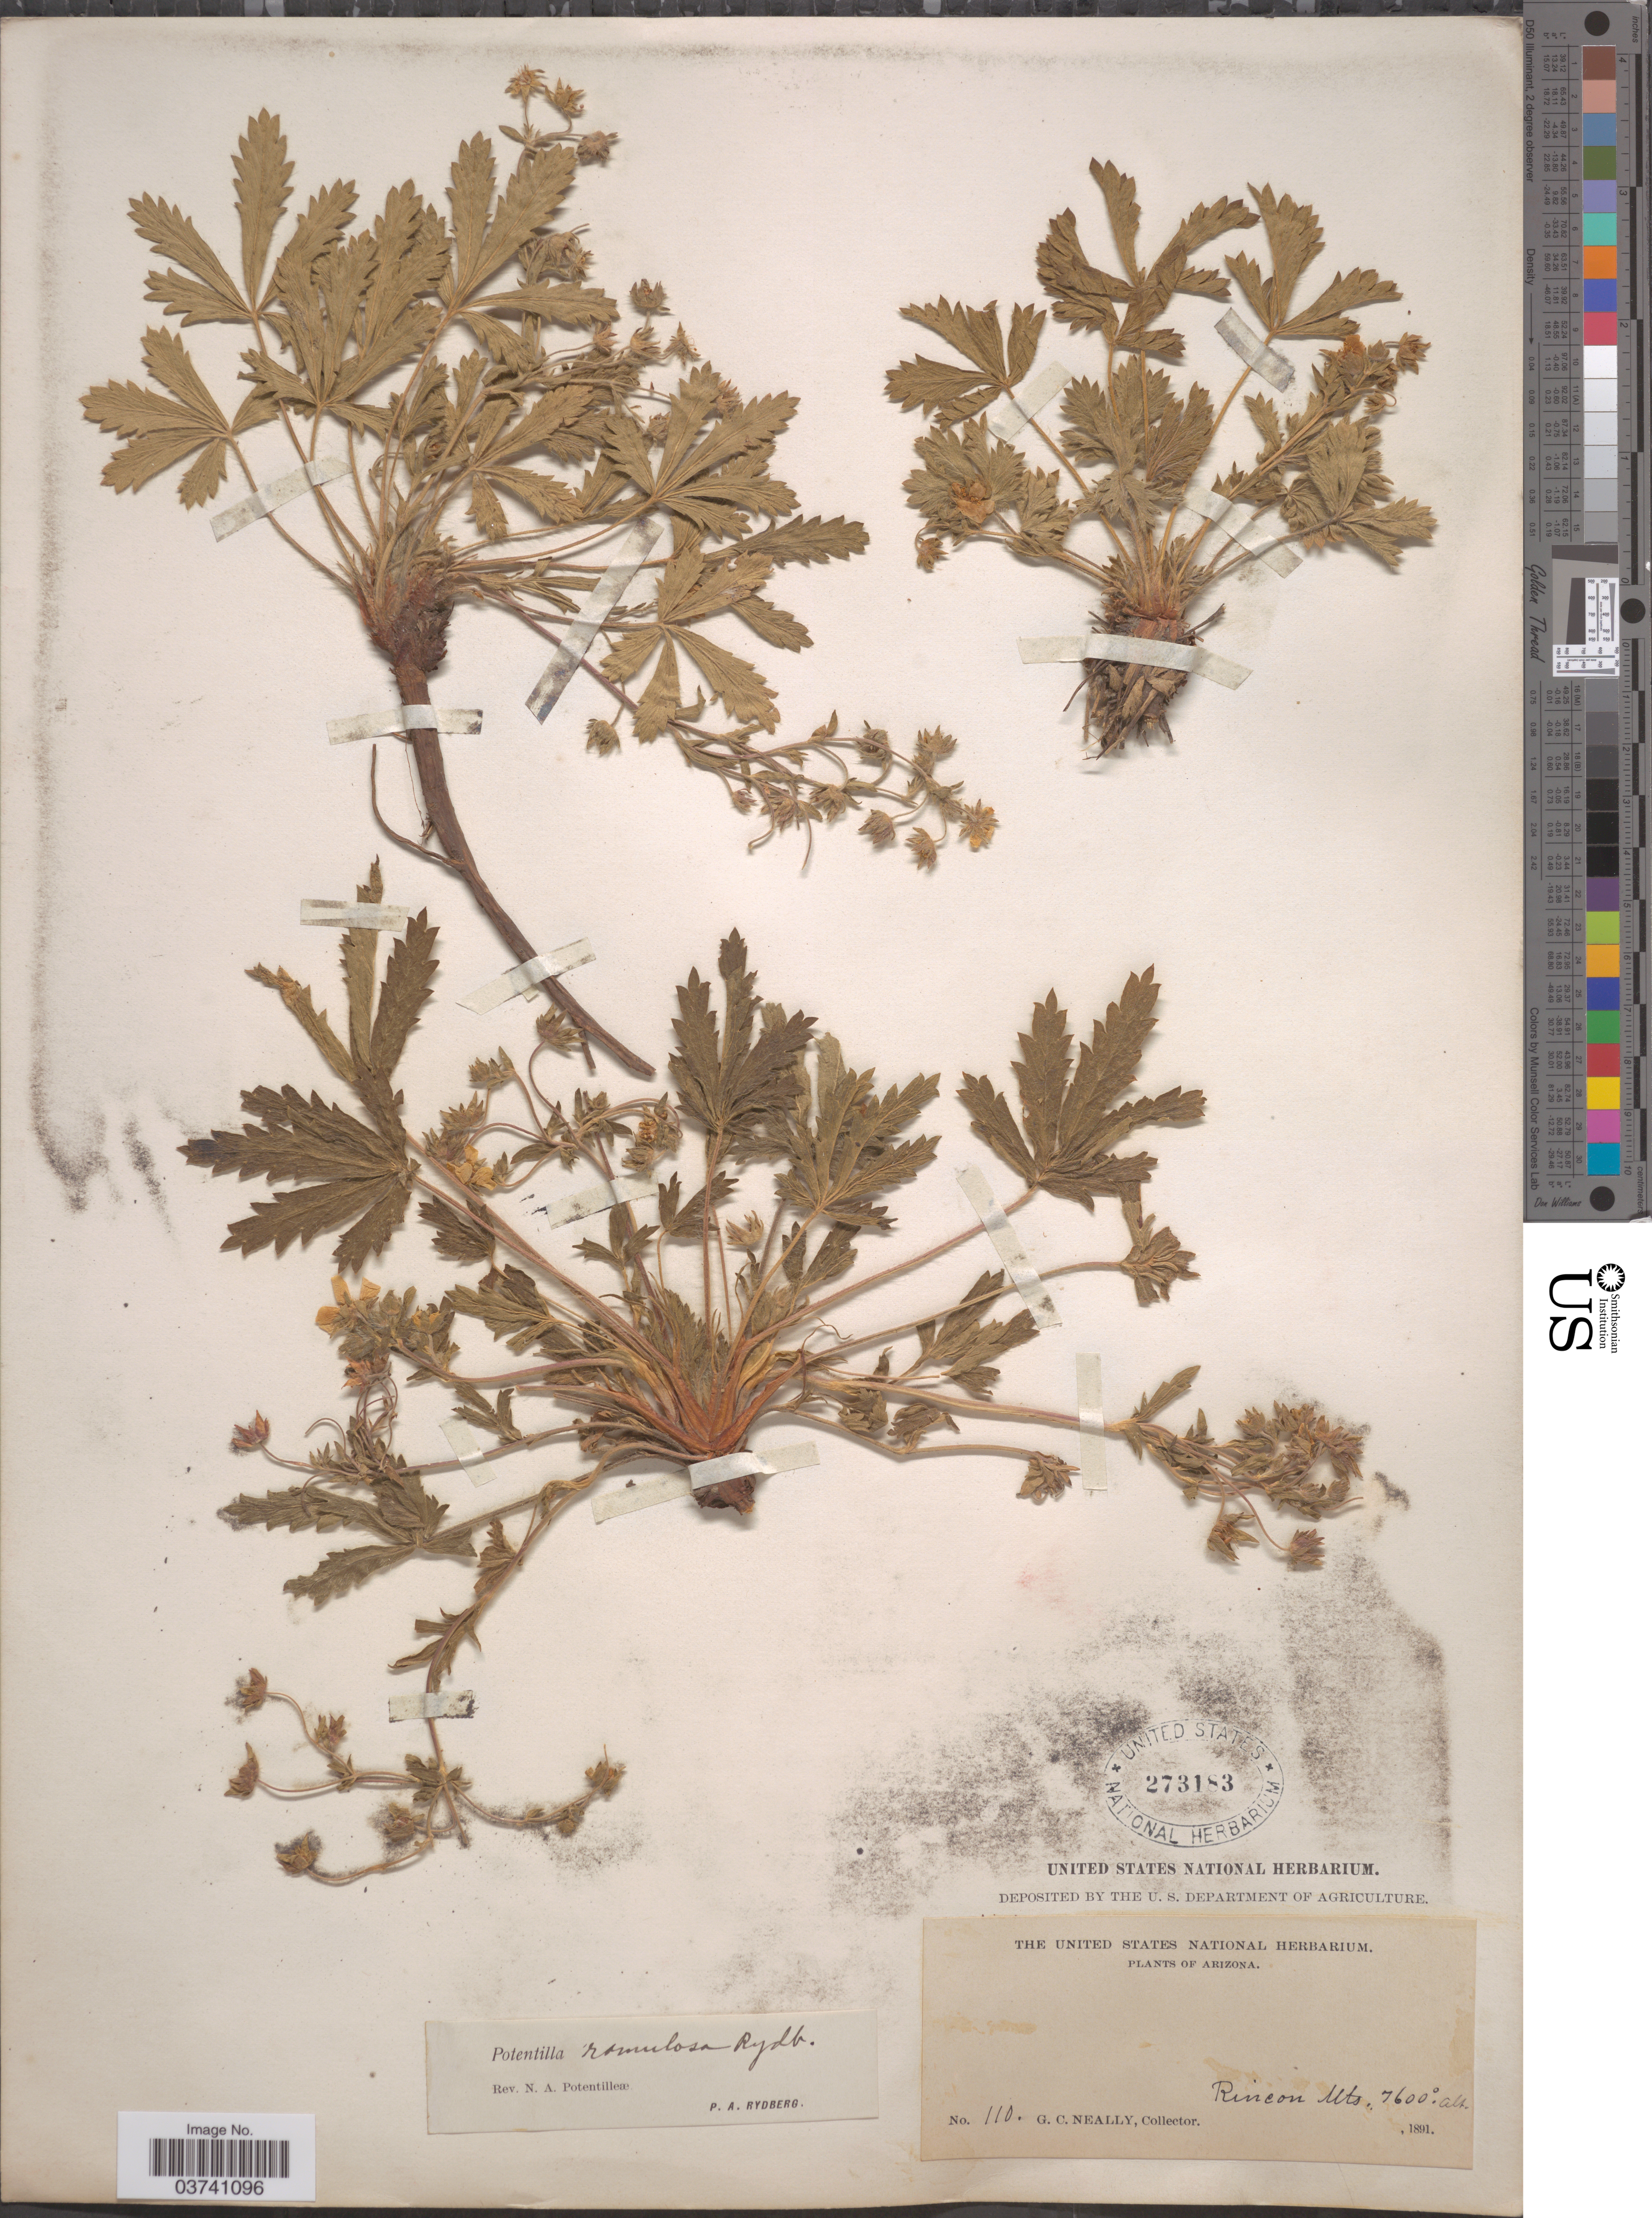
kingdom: Plantae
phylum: Tracheophyta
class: Magnoliopsida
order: Rosales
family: Rosaceae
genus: Potentilla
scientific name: Potentilla ramulosa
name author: Rydb.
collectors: G. Neally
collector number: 110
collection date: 1891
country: United States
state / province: Arizona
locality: Rincon Mts.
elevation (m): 2316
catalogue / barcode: US 273183